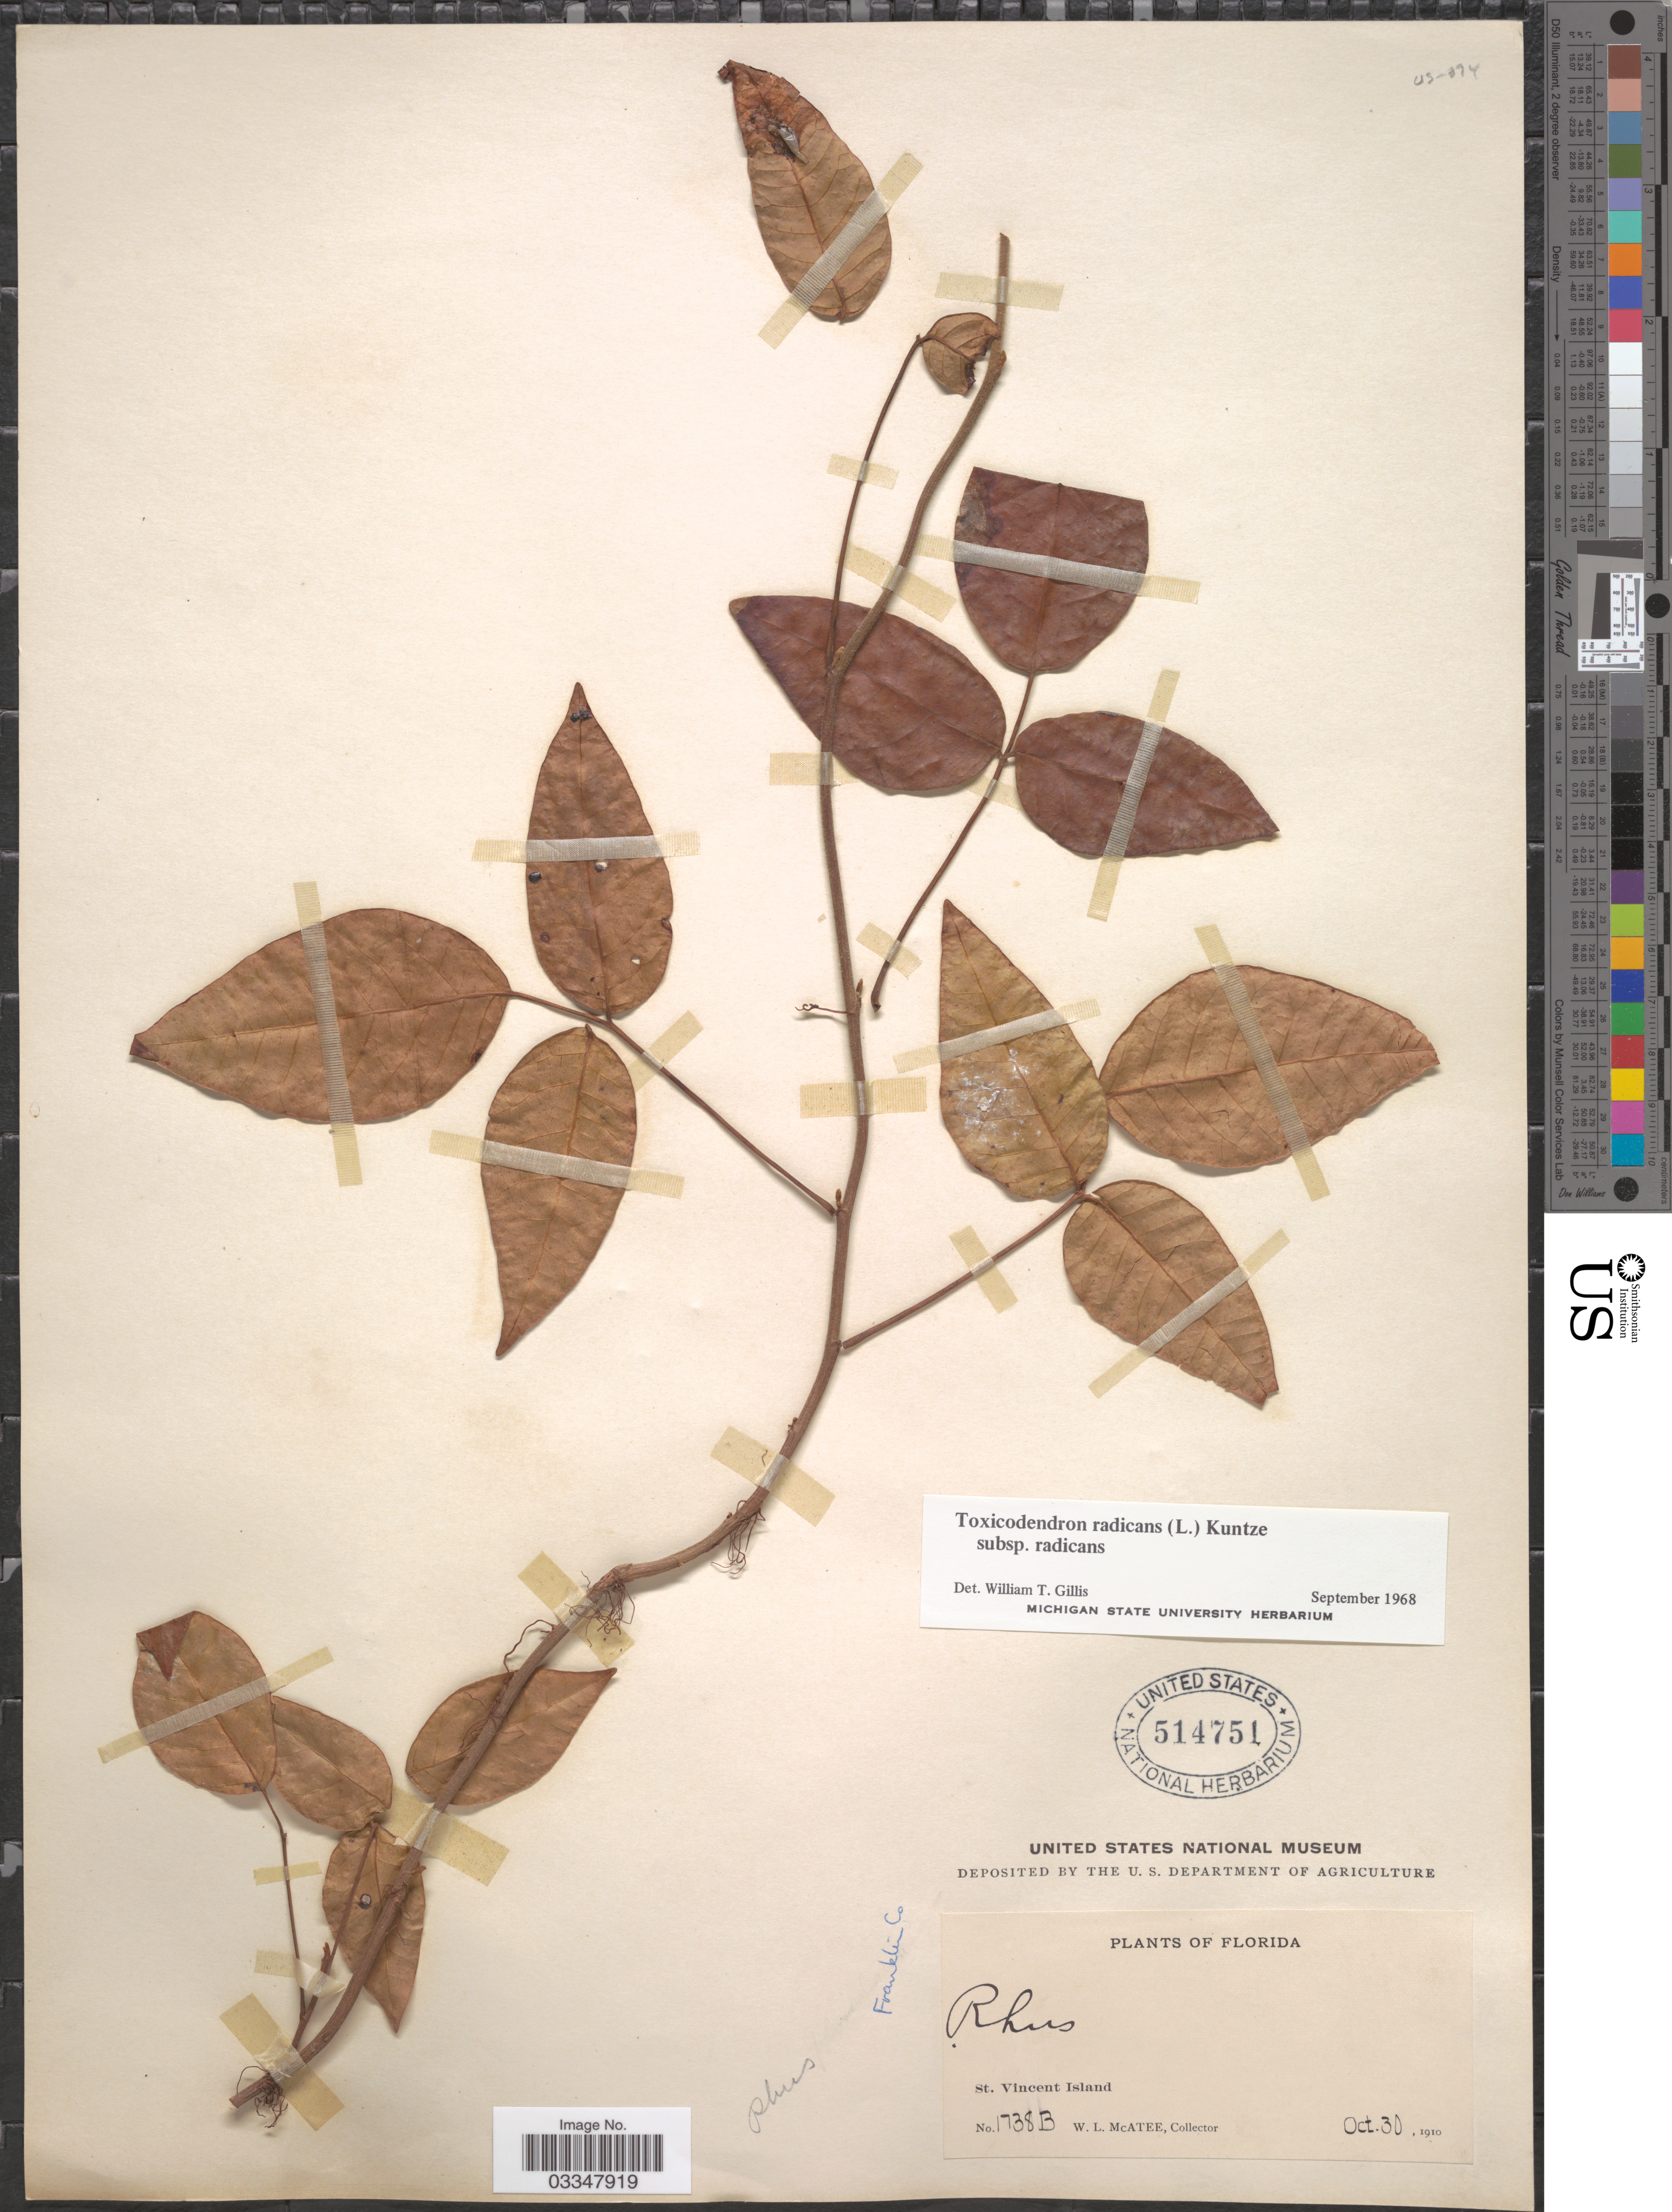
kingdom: Plantae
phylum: Tracheophyta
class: Magnoliopsida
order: Sapindales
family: Anacardiaceae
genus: Toxicodendron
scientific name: Toxicodendron radicans subsp. radicans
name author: (L.) Kuntze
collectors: W. McAtee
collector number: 1738B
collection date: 1910-10-30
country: United States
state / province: Florida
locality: St. Vincent Island. Franklin Co.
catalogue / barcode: US 514751